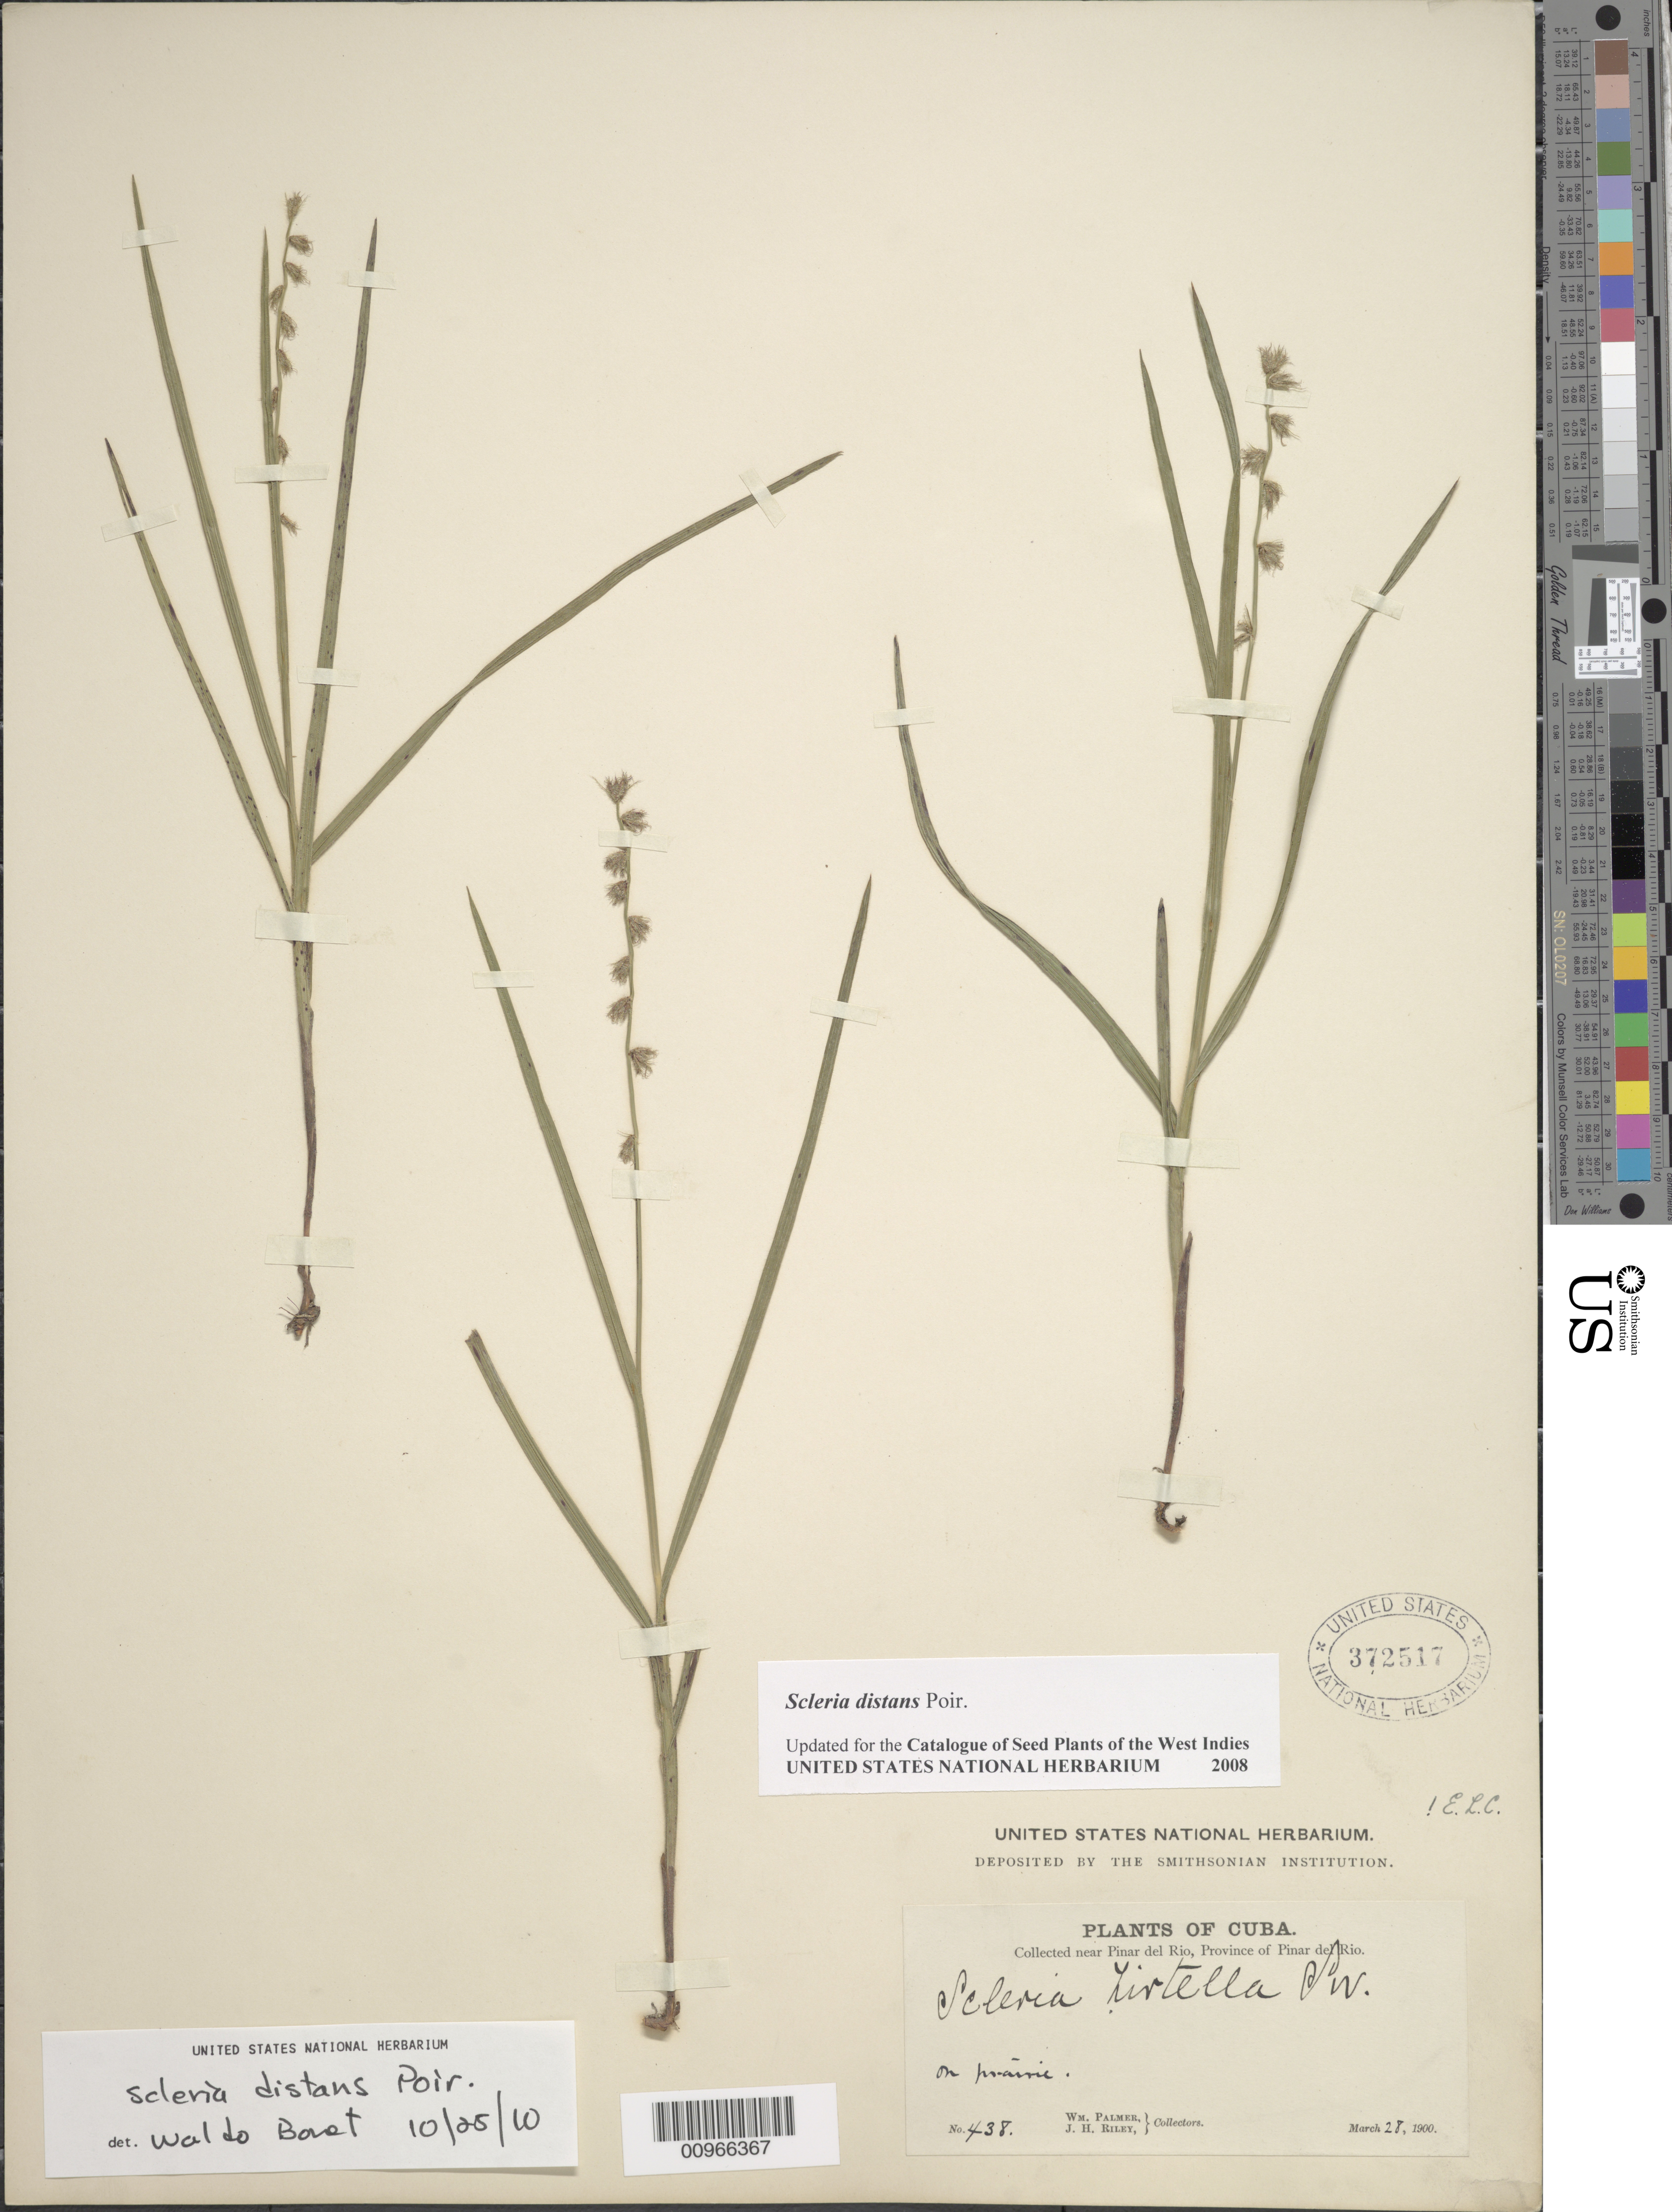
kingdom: Plantae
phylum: Tracheophyta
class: Liliopsida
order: Poales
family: Cyperaceae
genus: Scleria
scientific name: Scleria distans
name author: Poir.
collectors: W. Palmer & J. H. Riley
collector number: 438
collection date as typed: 28 Mar 1900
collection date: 1900-03-28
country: Cuba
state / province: Pinar del Rio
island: Cuba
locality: Near Pinar del Rio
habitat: On prairie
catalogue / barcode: US 372517